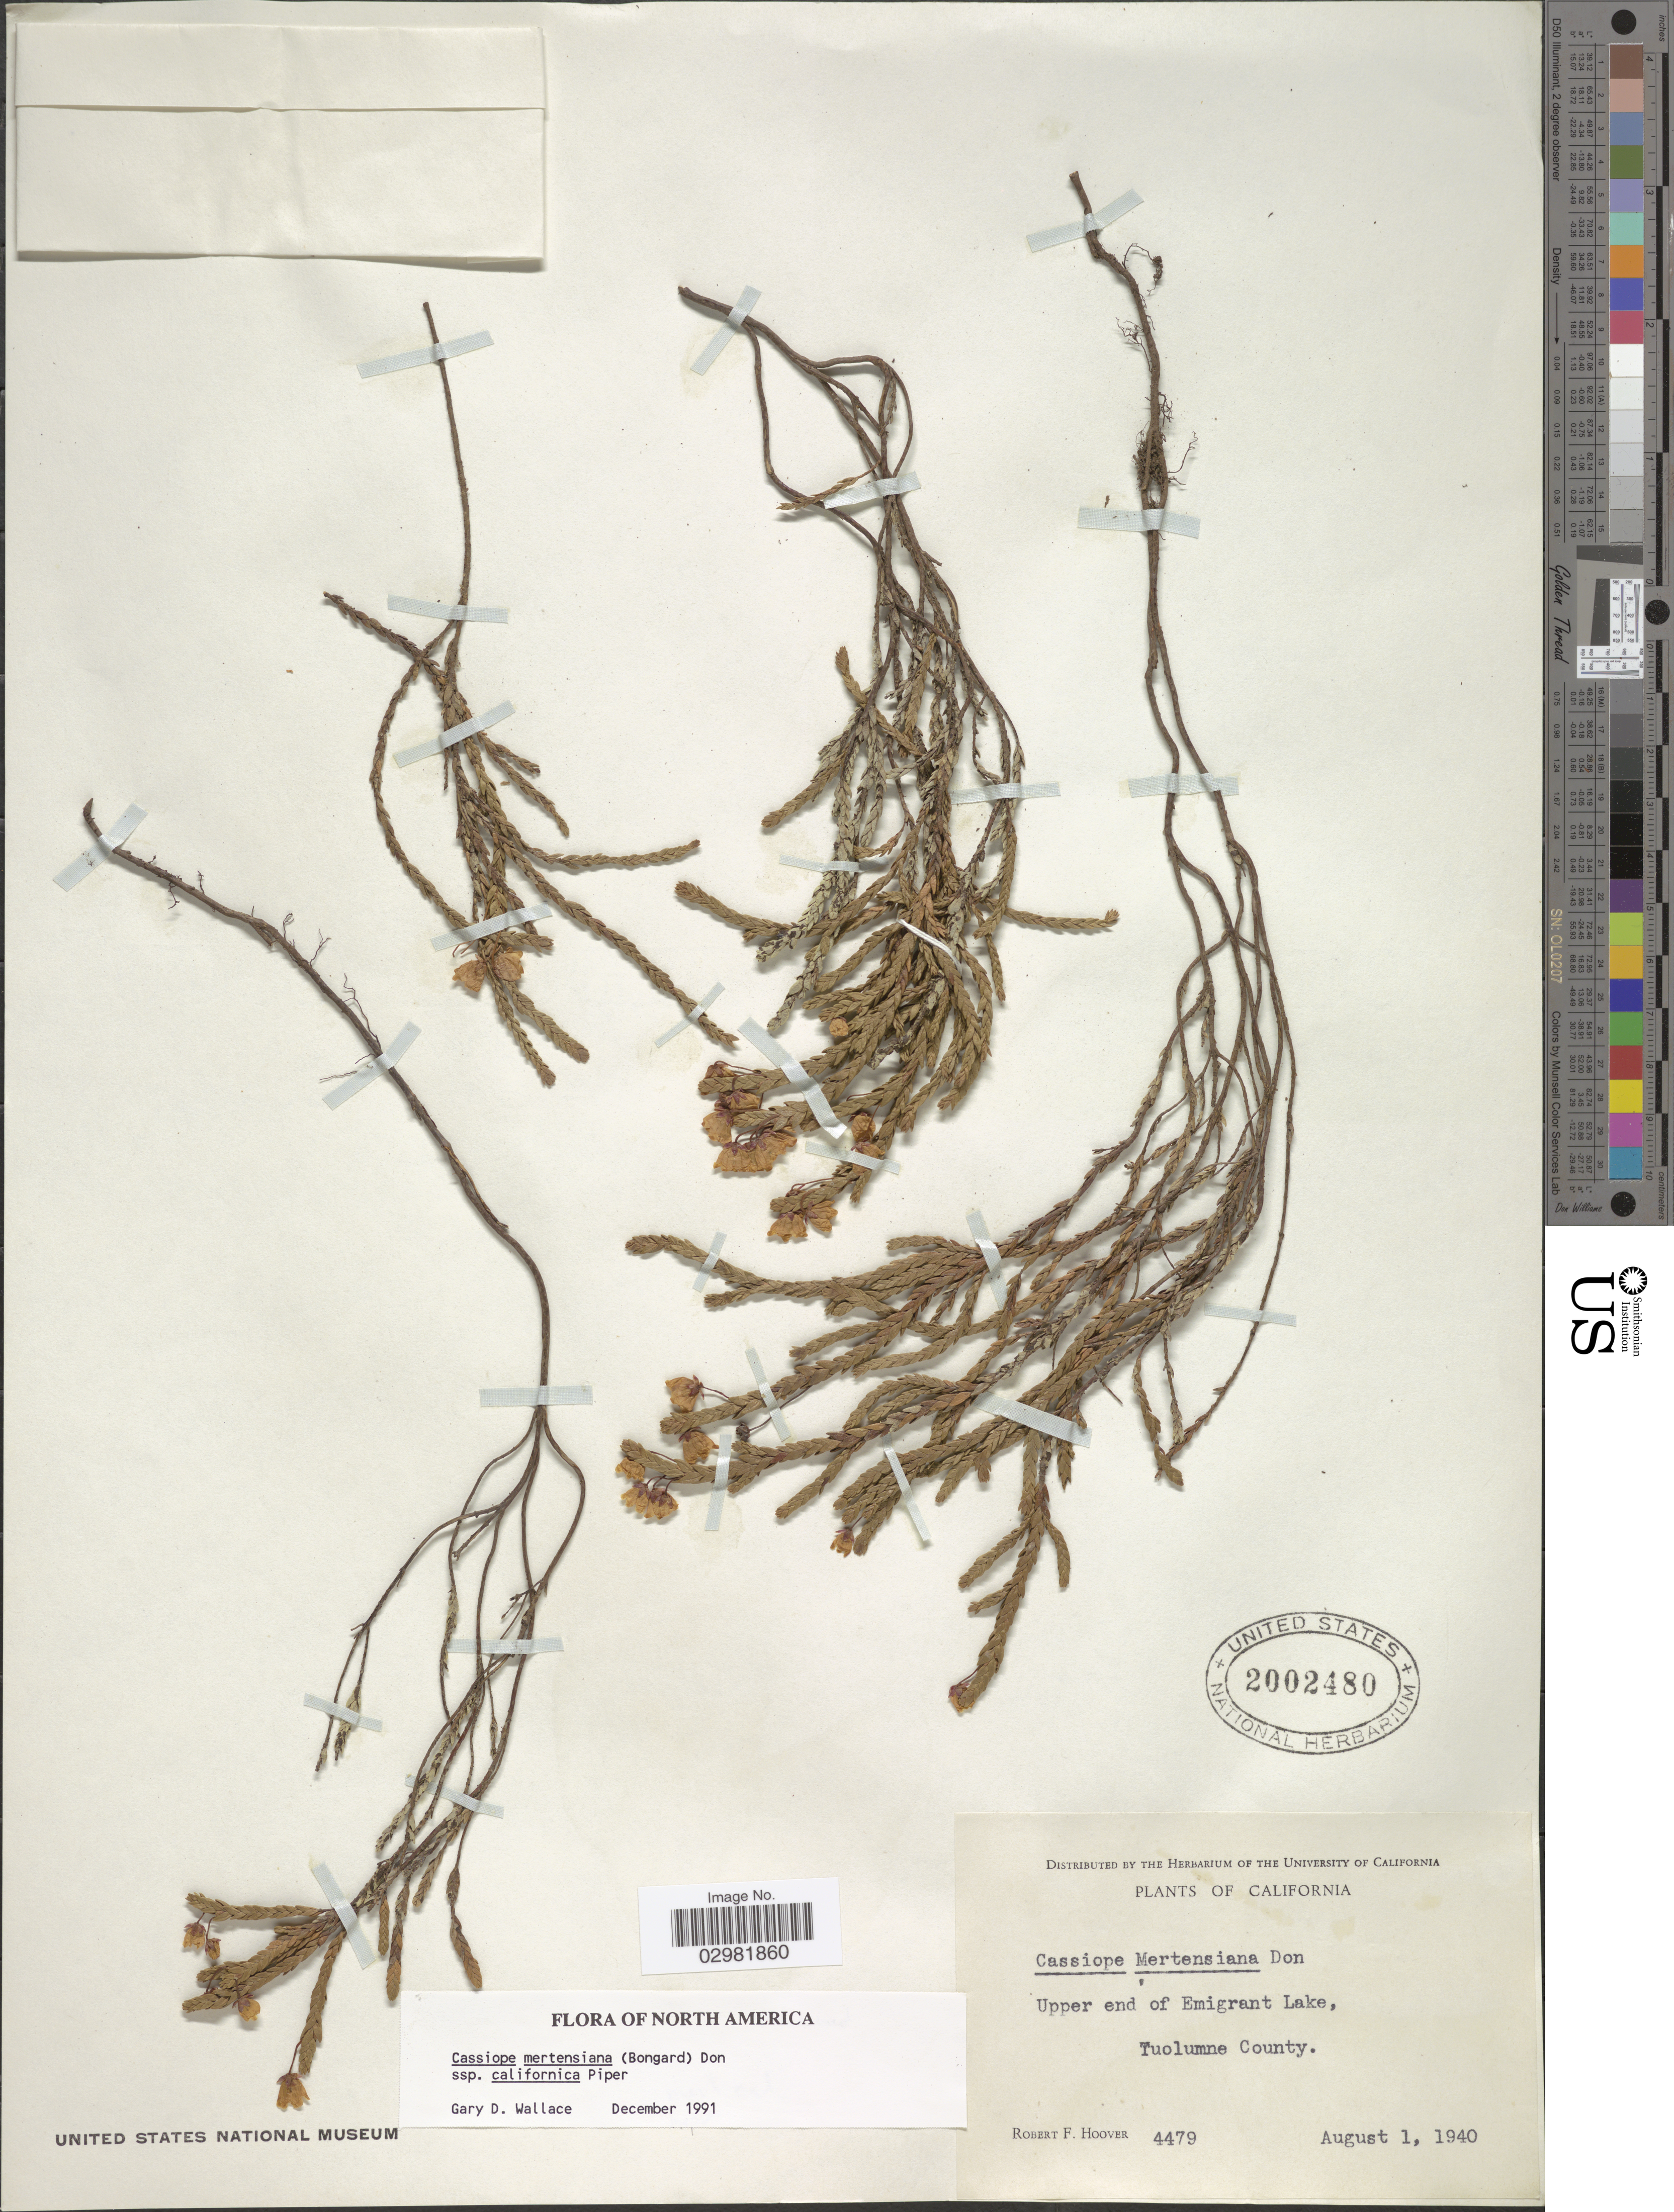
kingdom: Plantae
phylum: Tracheophyta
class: Magnoliopsida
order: Ericales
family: Ericaceae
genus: Cassiope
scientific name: Cassiope mertensiana subsp. californica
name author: Piper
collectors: R. F. Hoover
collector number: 4479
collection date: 1940-08-01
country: United States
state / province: California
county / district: Tuolumne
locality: Upper end of Emigrant Lake, Tuolumne County.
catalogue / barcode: US 2002480